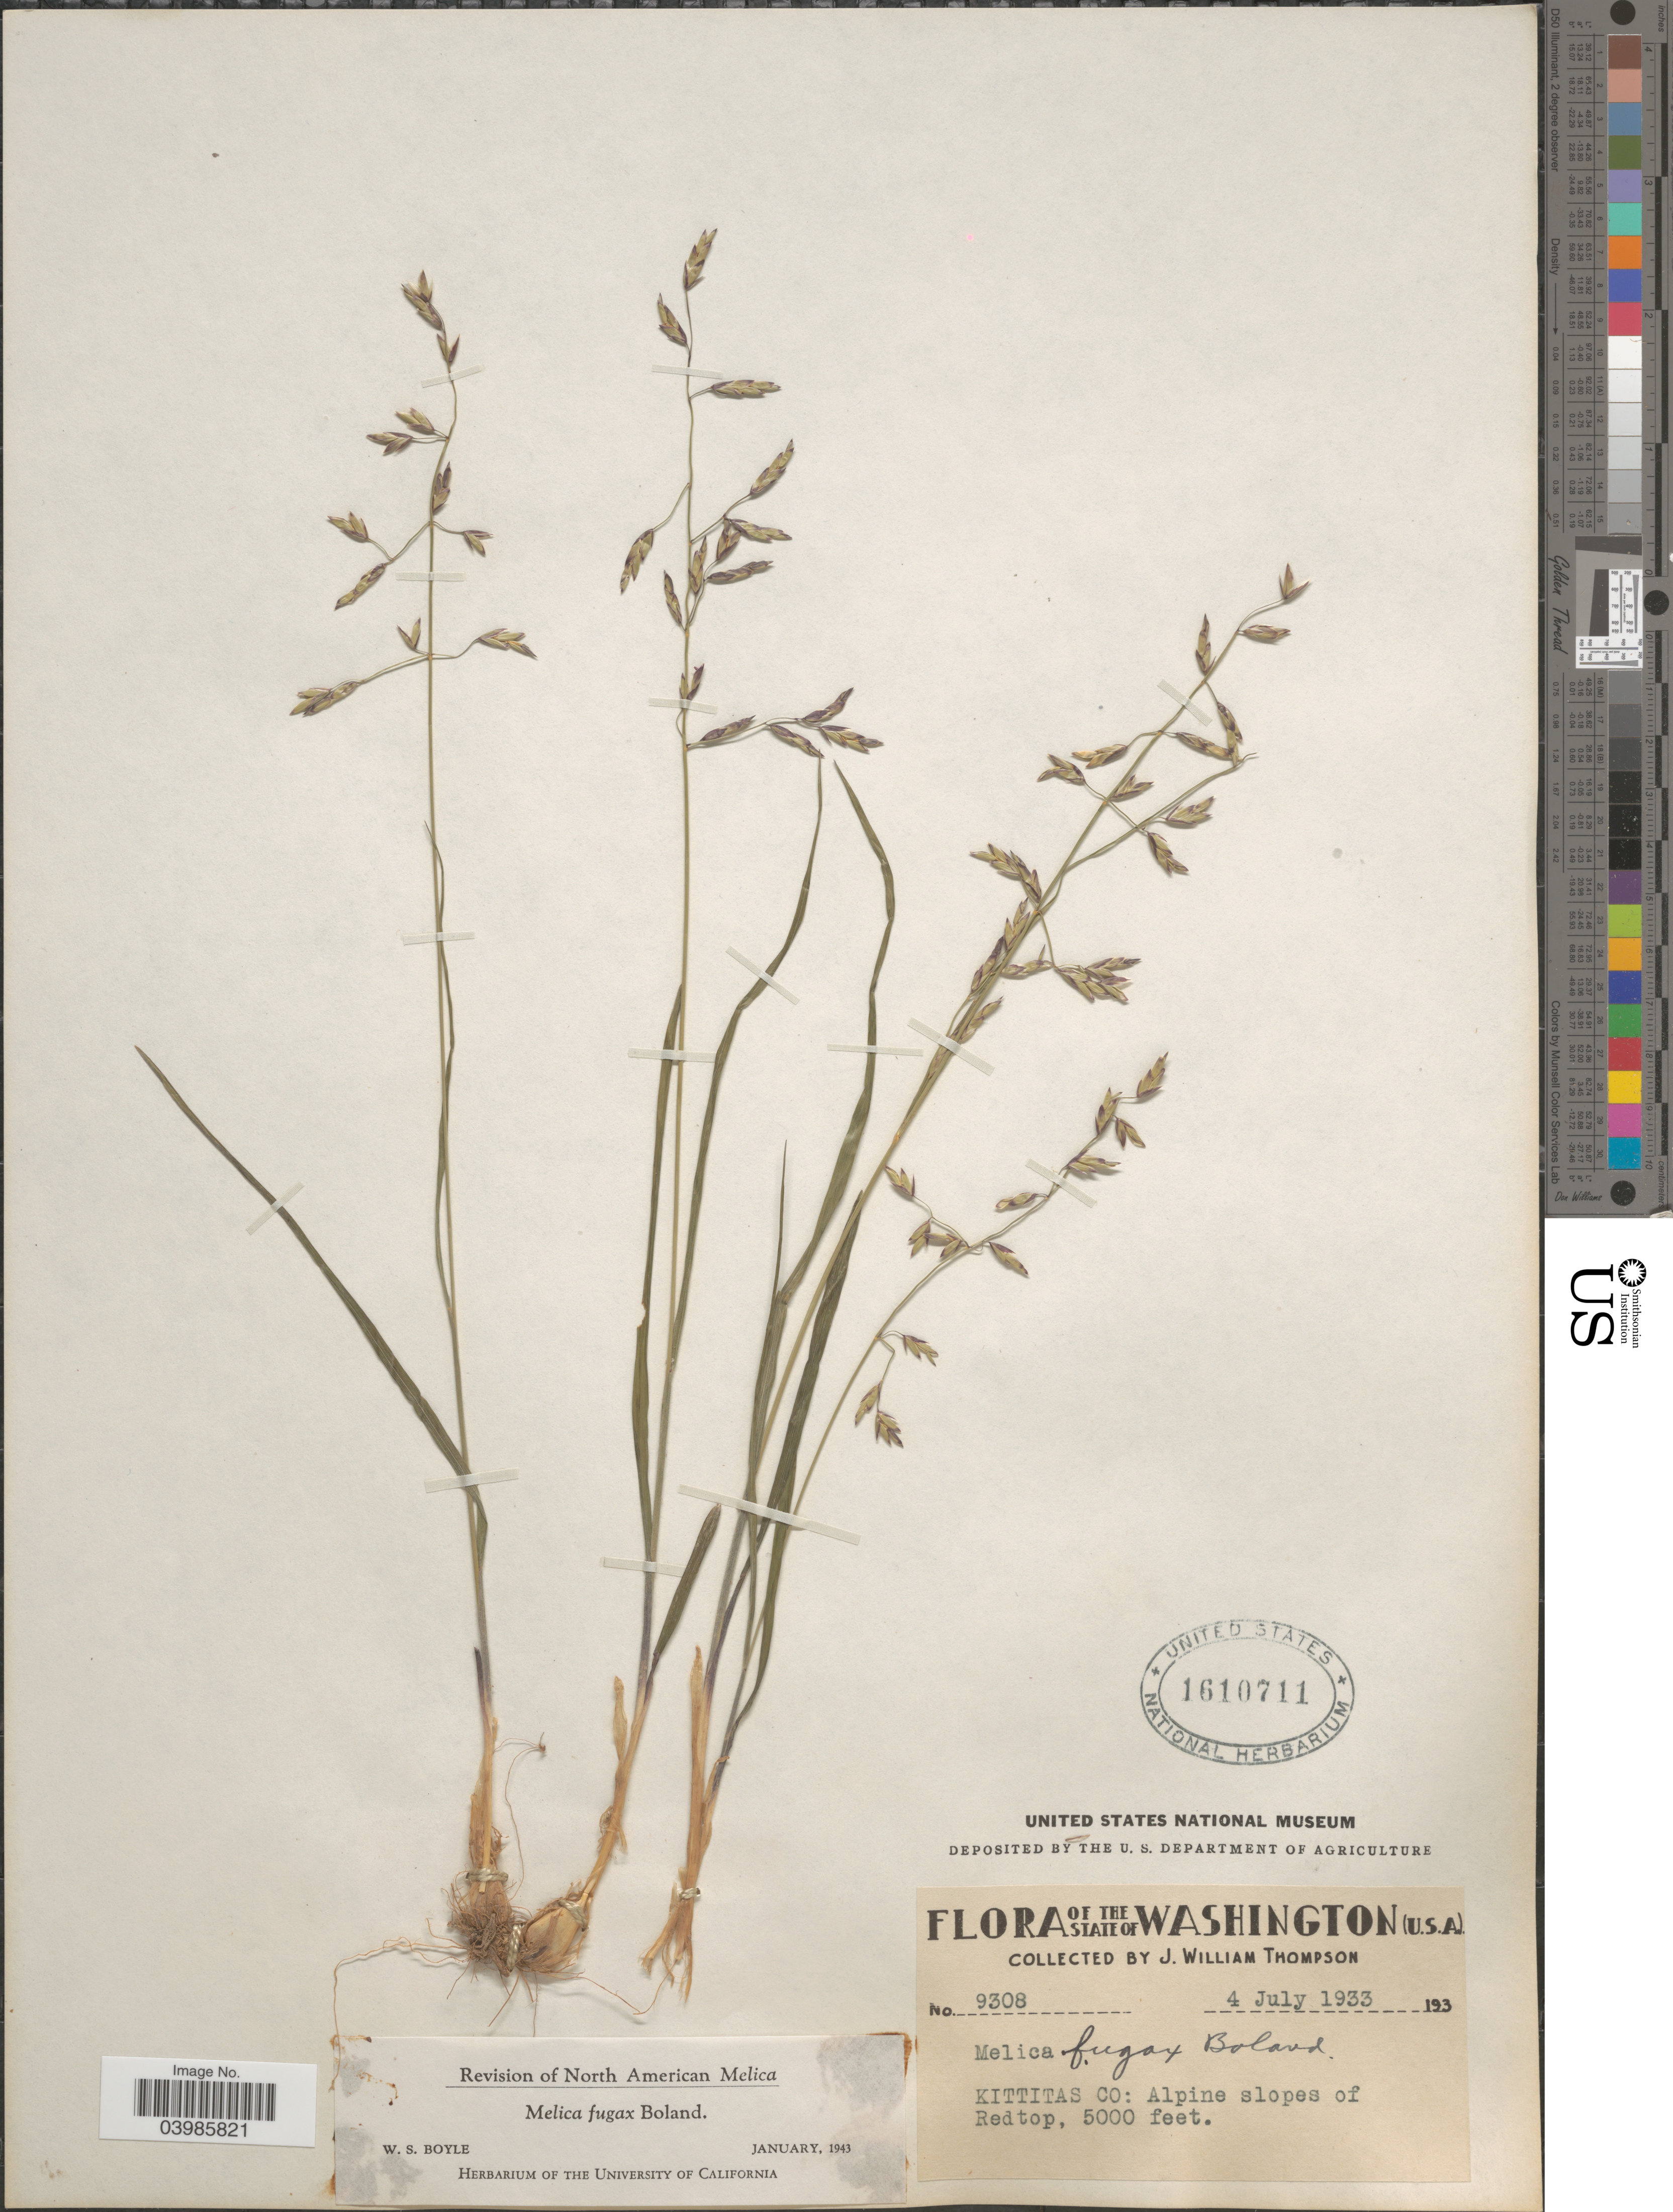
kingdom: Plantae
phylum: Tracheophyta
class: Liliopsida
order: Poales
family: Poaceae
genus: Melica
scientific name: Melica fugax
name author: Bol.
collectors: J. W. Thompson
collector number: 9308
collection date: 1933-07-04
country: United States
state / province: Washington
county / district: Kittitas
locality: Kittitas Co: Alpine slopes of Redtop.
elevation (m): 1524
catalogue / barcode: US 1610711